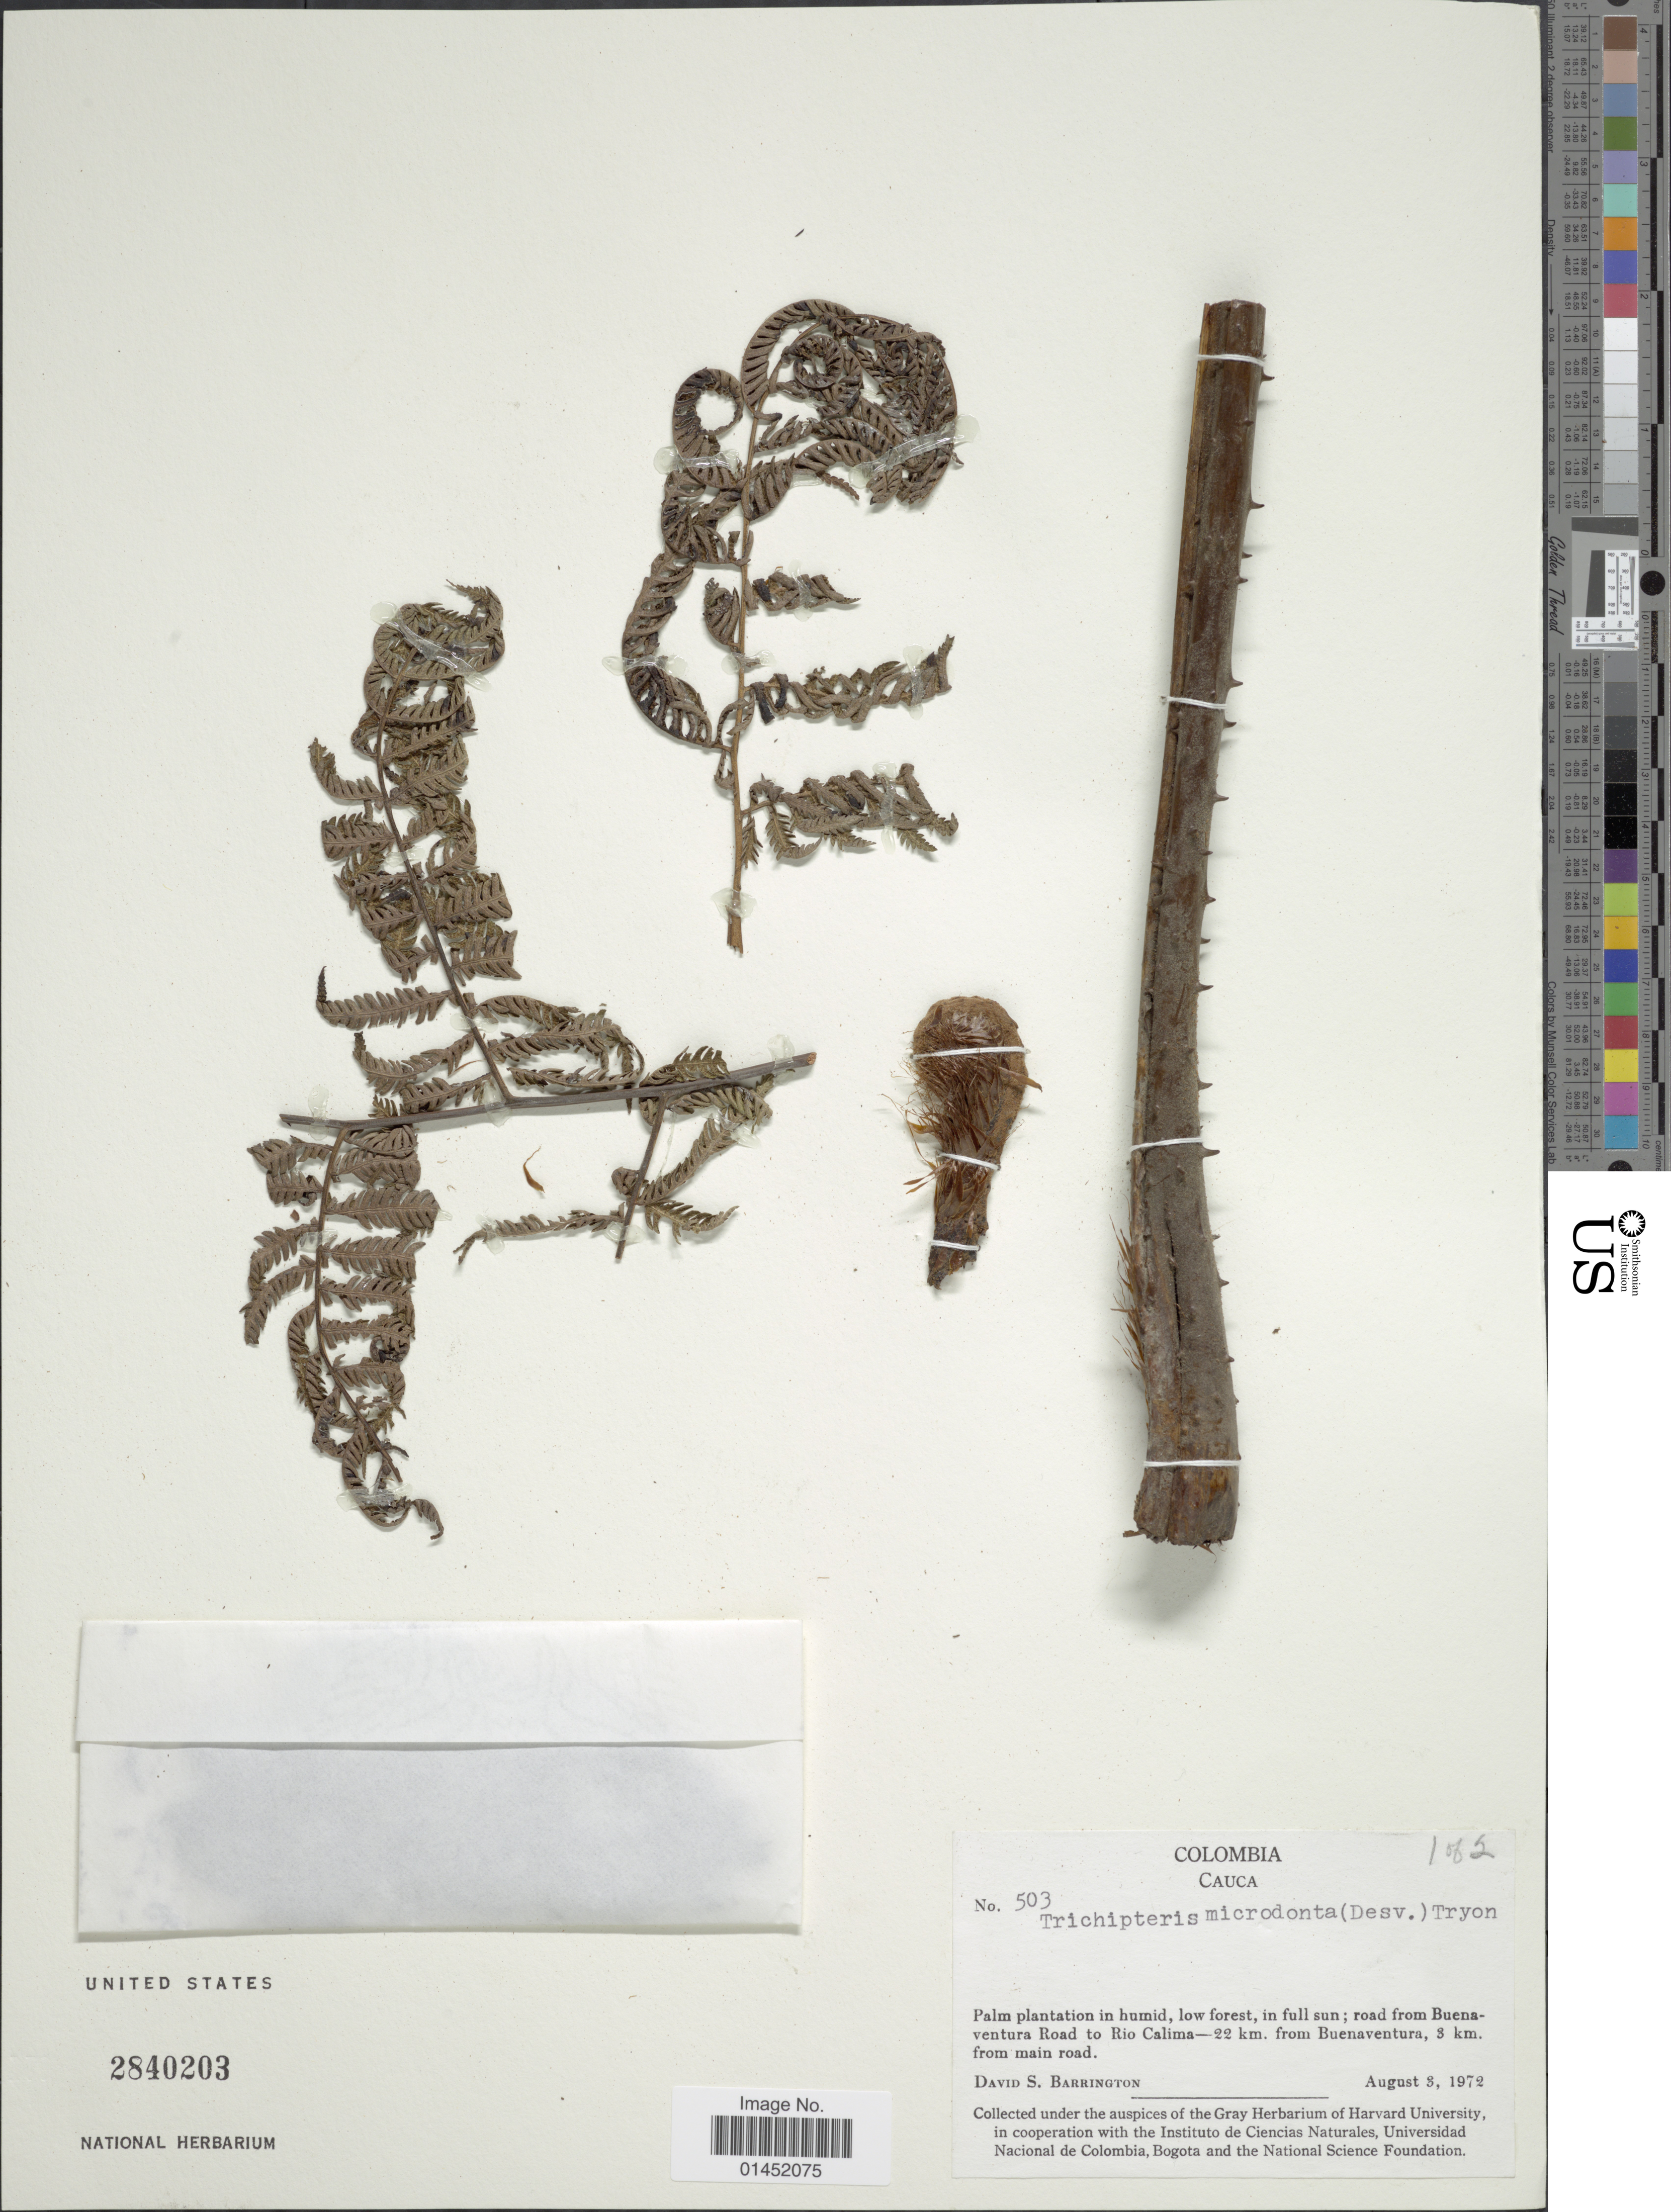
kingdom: Plantae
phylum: Tracheophyta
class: Polypodiopsida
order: Cyatheales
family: Cyatheaceae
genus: Cyathea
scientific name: Cyathea microdonta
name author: (Desv.) Domin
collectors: D. S. Barrington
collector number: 503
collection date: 1972-08-03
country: Colombia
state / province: Cauca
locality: Road from Buenaventura Road to Rio Calima-22 km from Buenavetura, 3 km from main road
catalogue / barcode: US 2840203